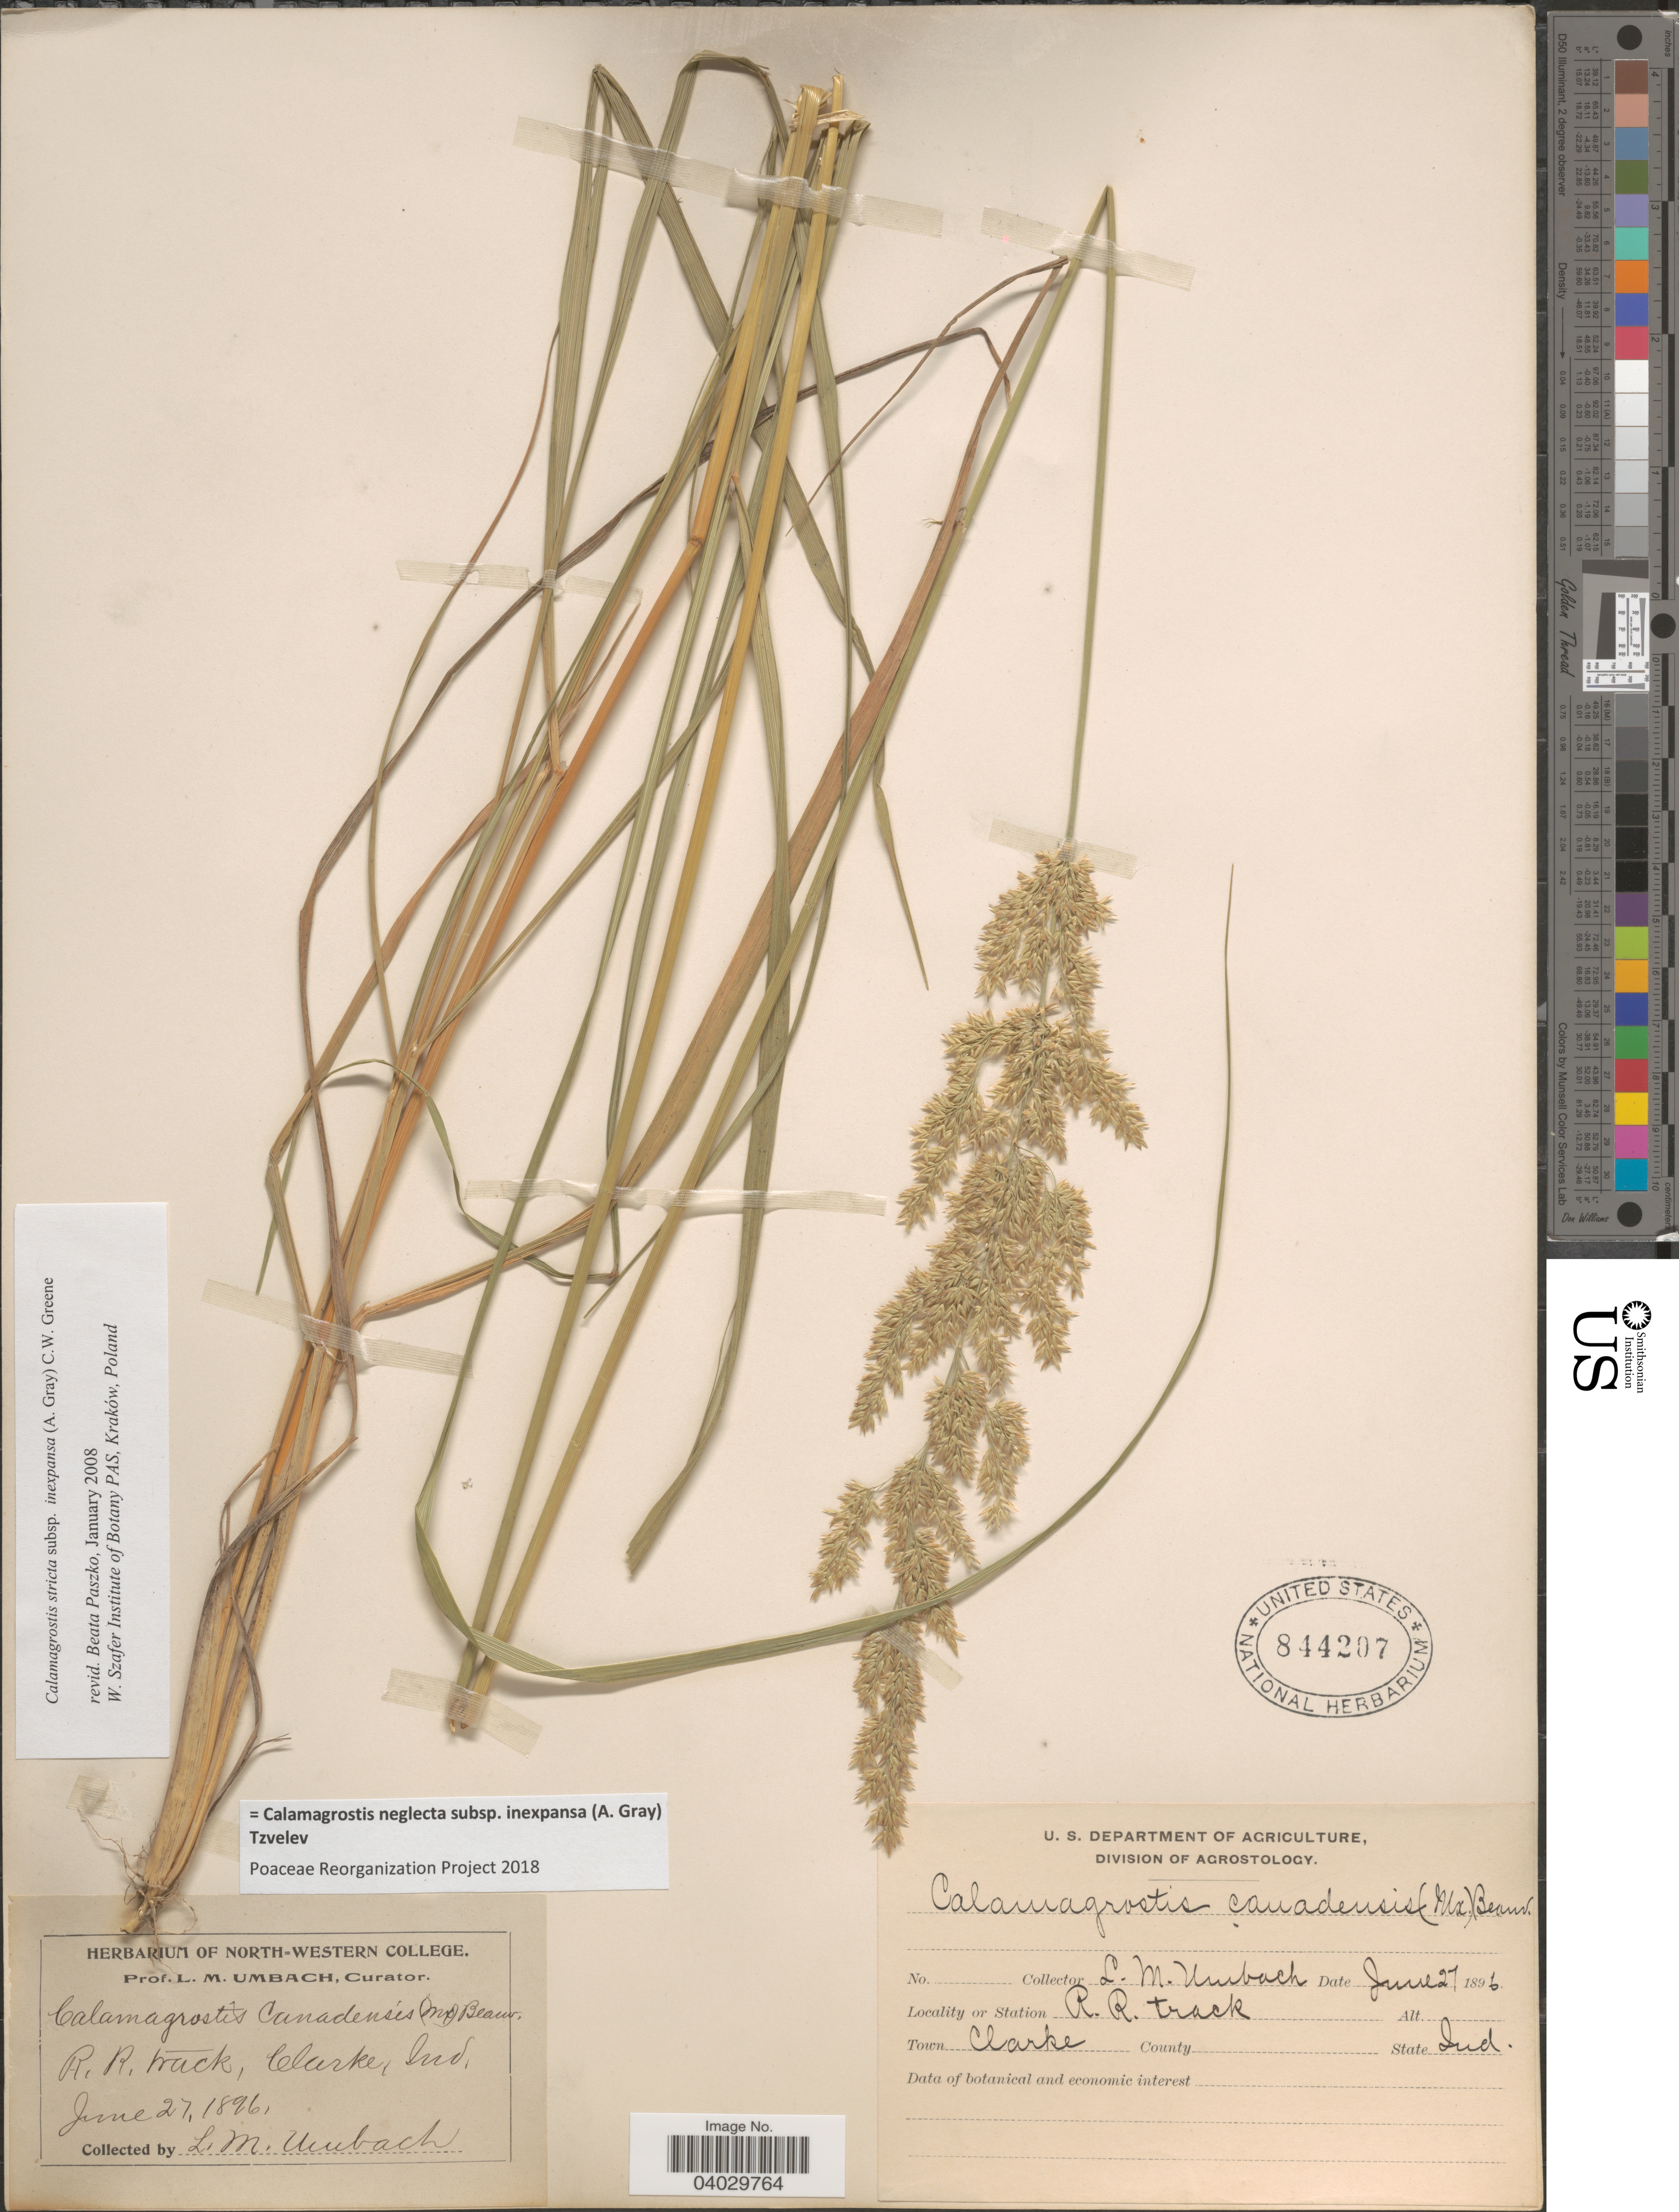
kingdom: Plantae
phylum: Tracheophyta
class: Liliopsida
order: Poales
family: Poaceae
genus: Calamagrostis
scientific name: Calamagrostis neglecta subsp. inexpansa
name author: (A. Gray) Tzvelev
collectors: L. M. Umbach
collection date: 1896-06-27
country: United States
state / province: Indiana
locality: R.R. track. Town Clarke.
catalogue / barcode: US 844207